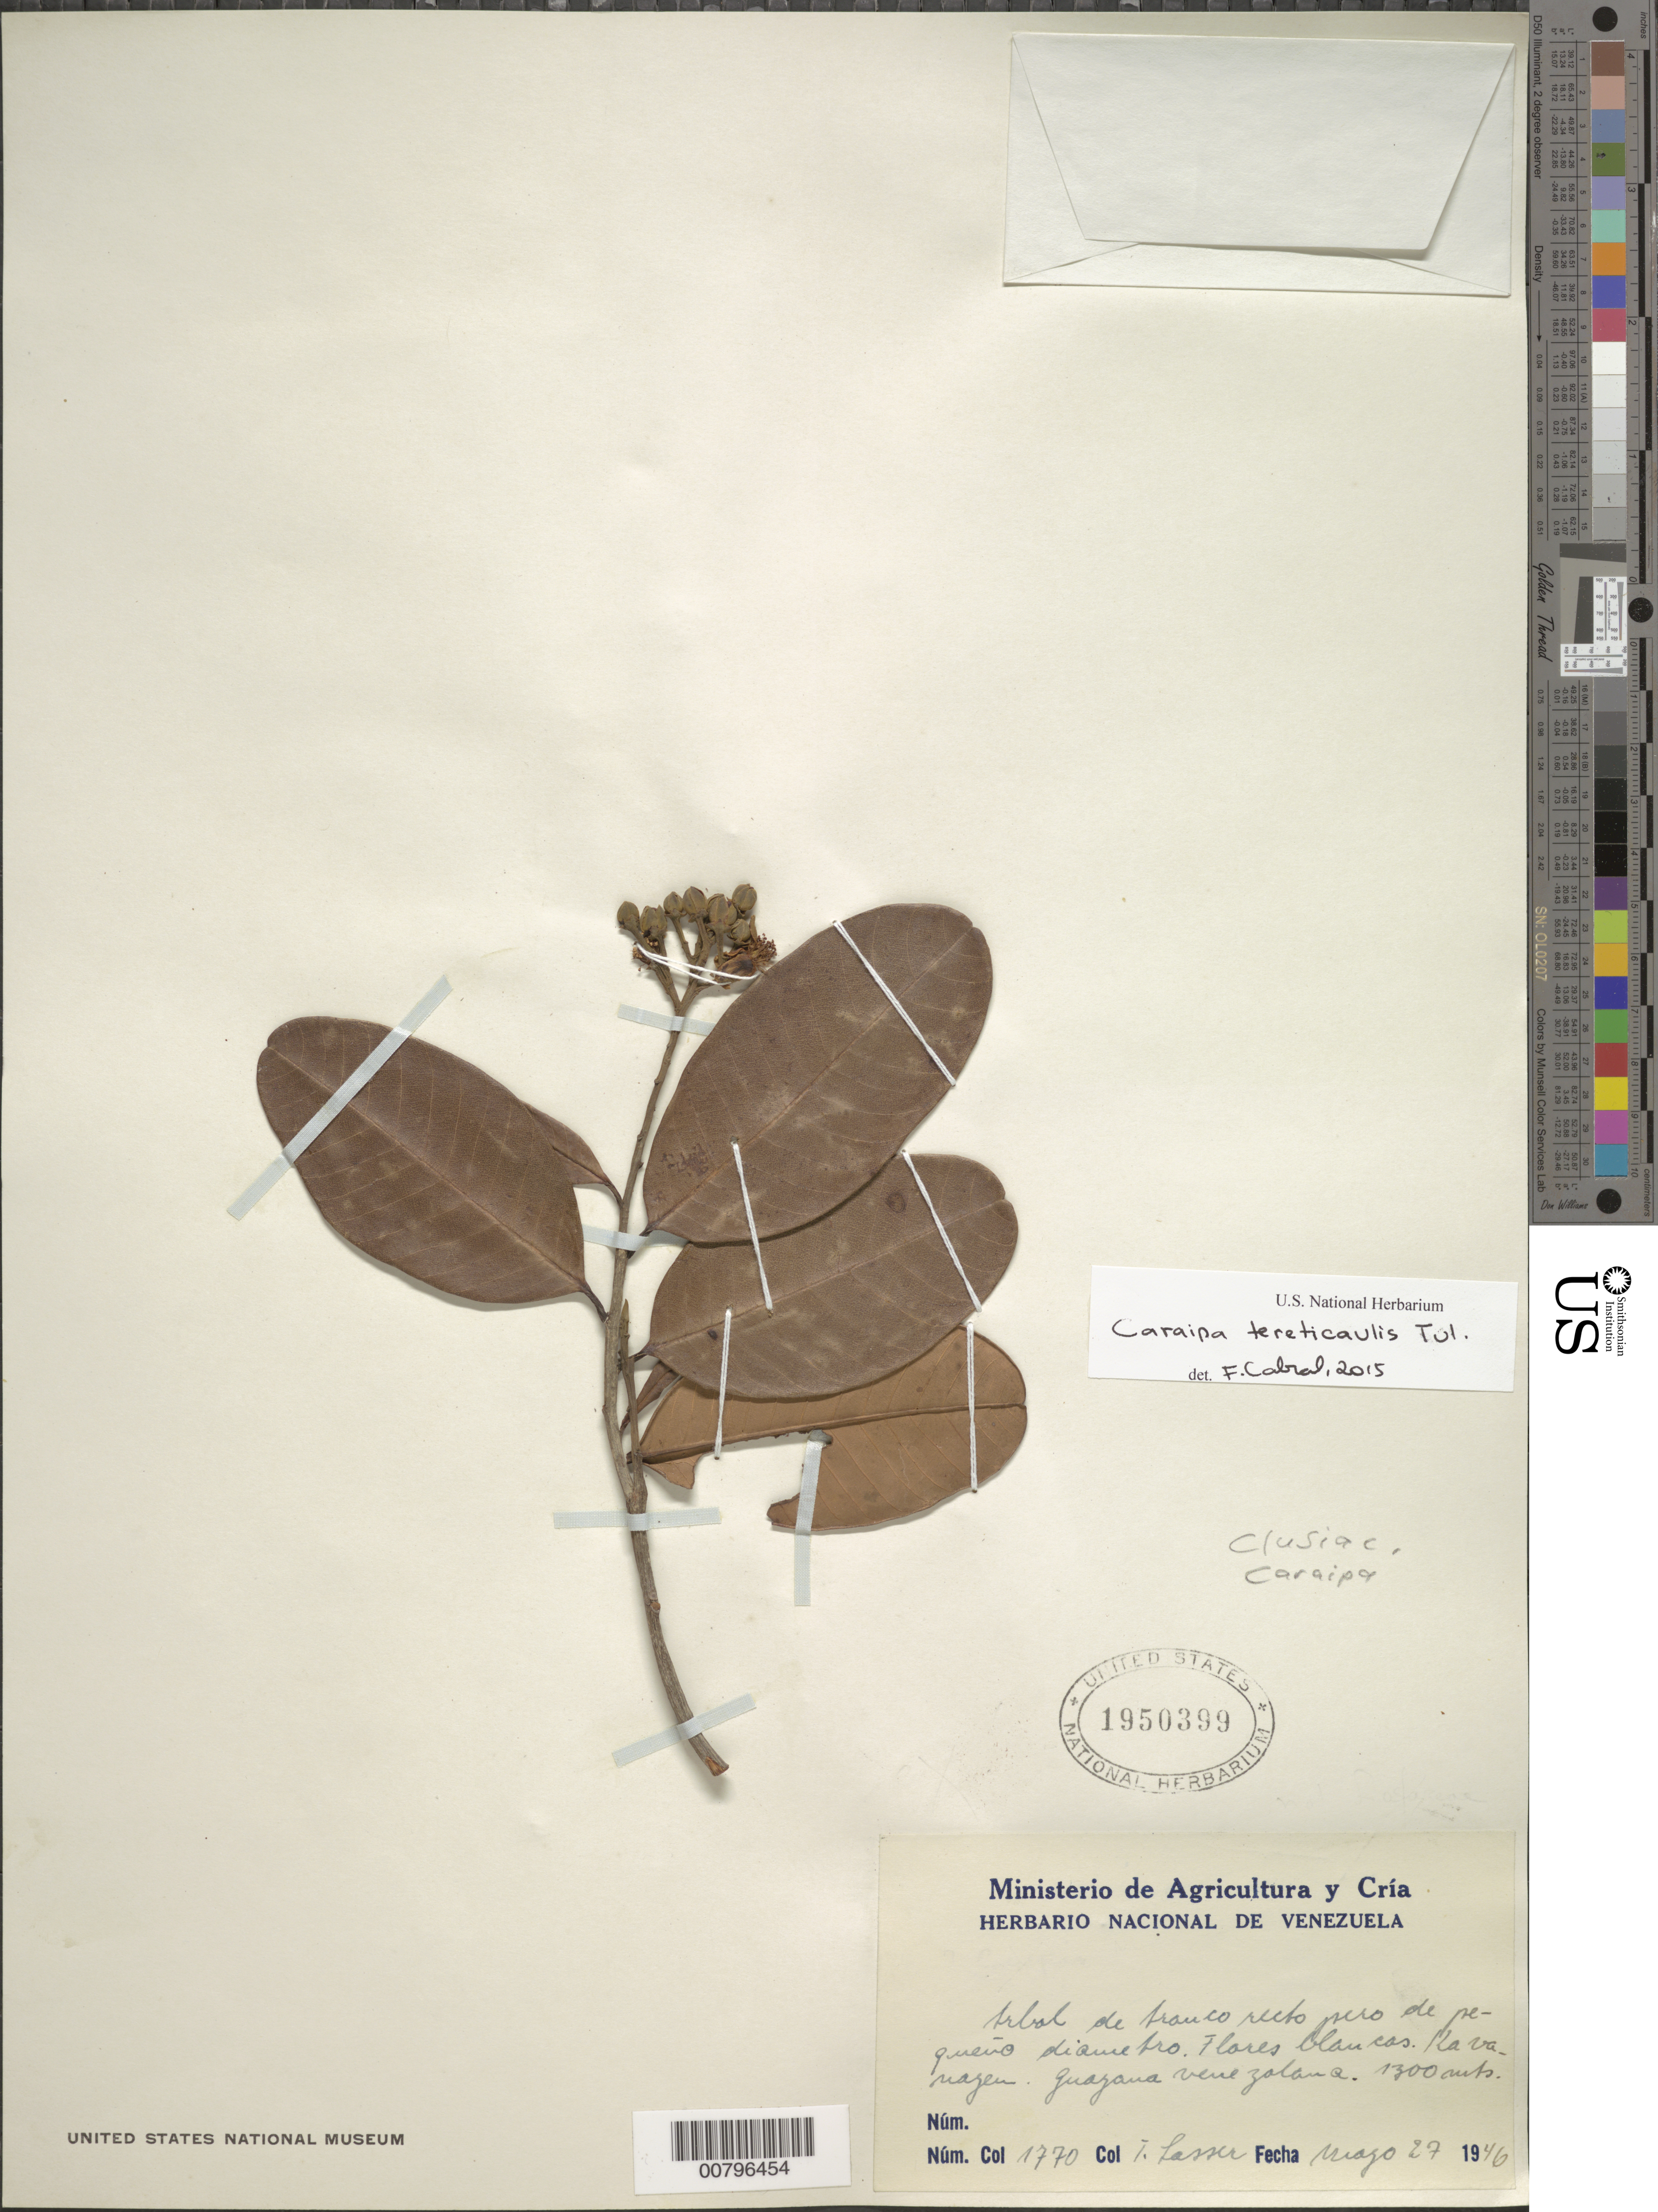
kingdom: Plantae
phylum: Tracheophyta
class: Magnoliopsida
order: Malpighiales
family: Calophyllaceae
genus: Caraipa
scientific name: Caraipa tereticaulis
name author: Tul.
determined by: Cabral, F. N.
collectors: T. Lasser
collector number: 1770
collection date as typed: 27-May-46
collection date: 1946-05-27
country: Venezuela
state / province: Bolívar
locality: Kavanayén, Guayana Venezolana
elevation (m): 1300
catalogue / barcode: US 1950399